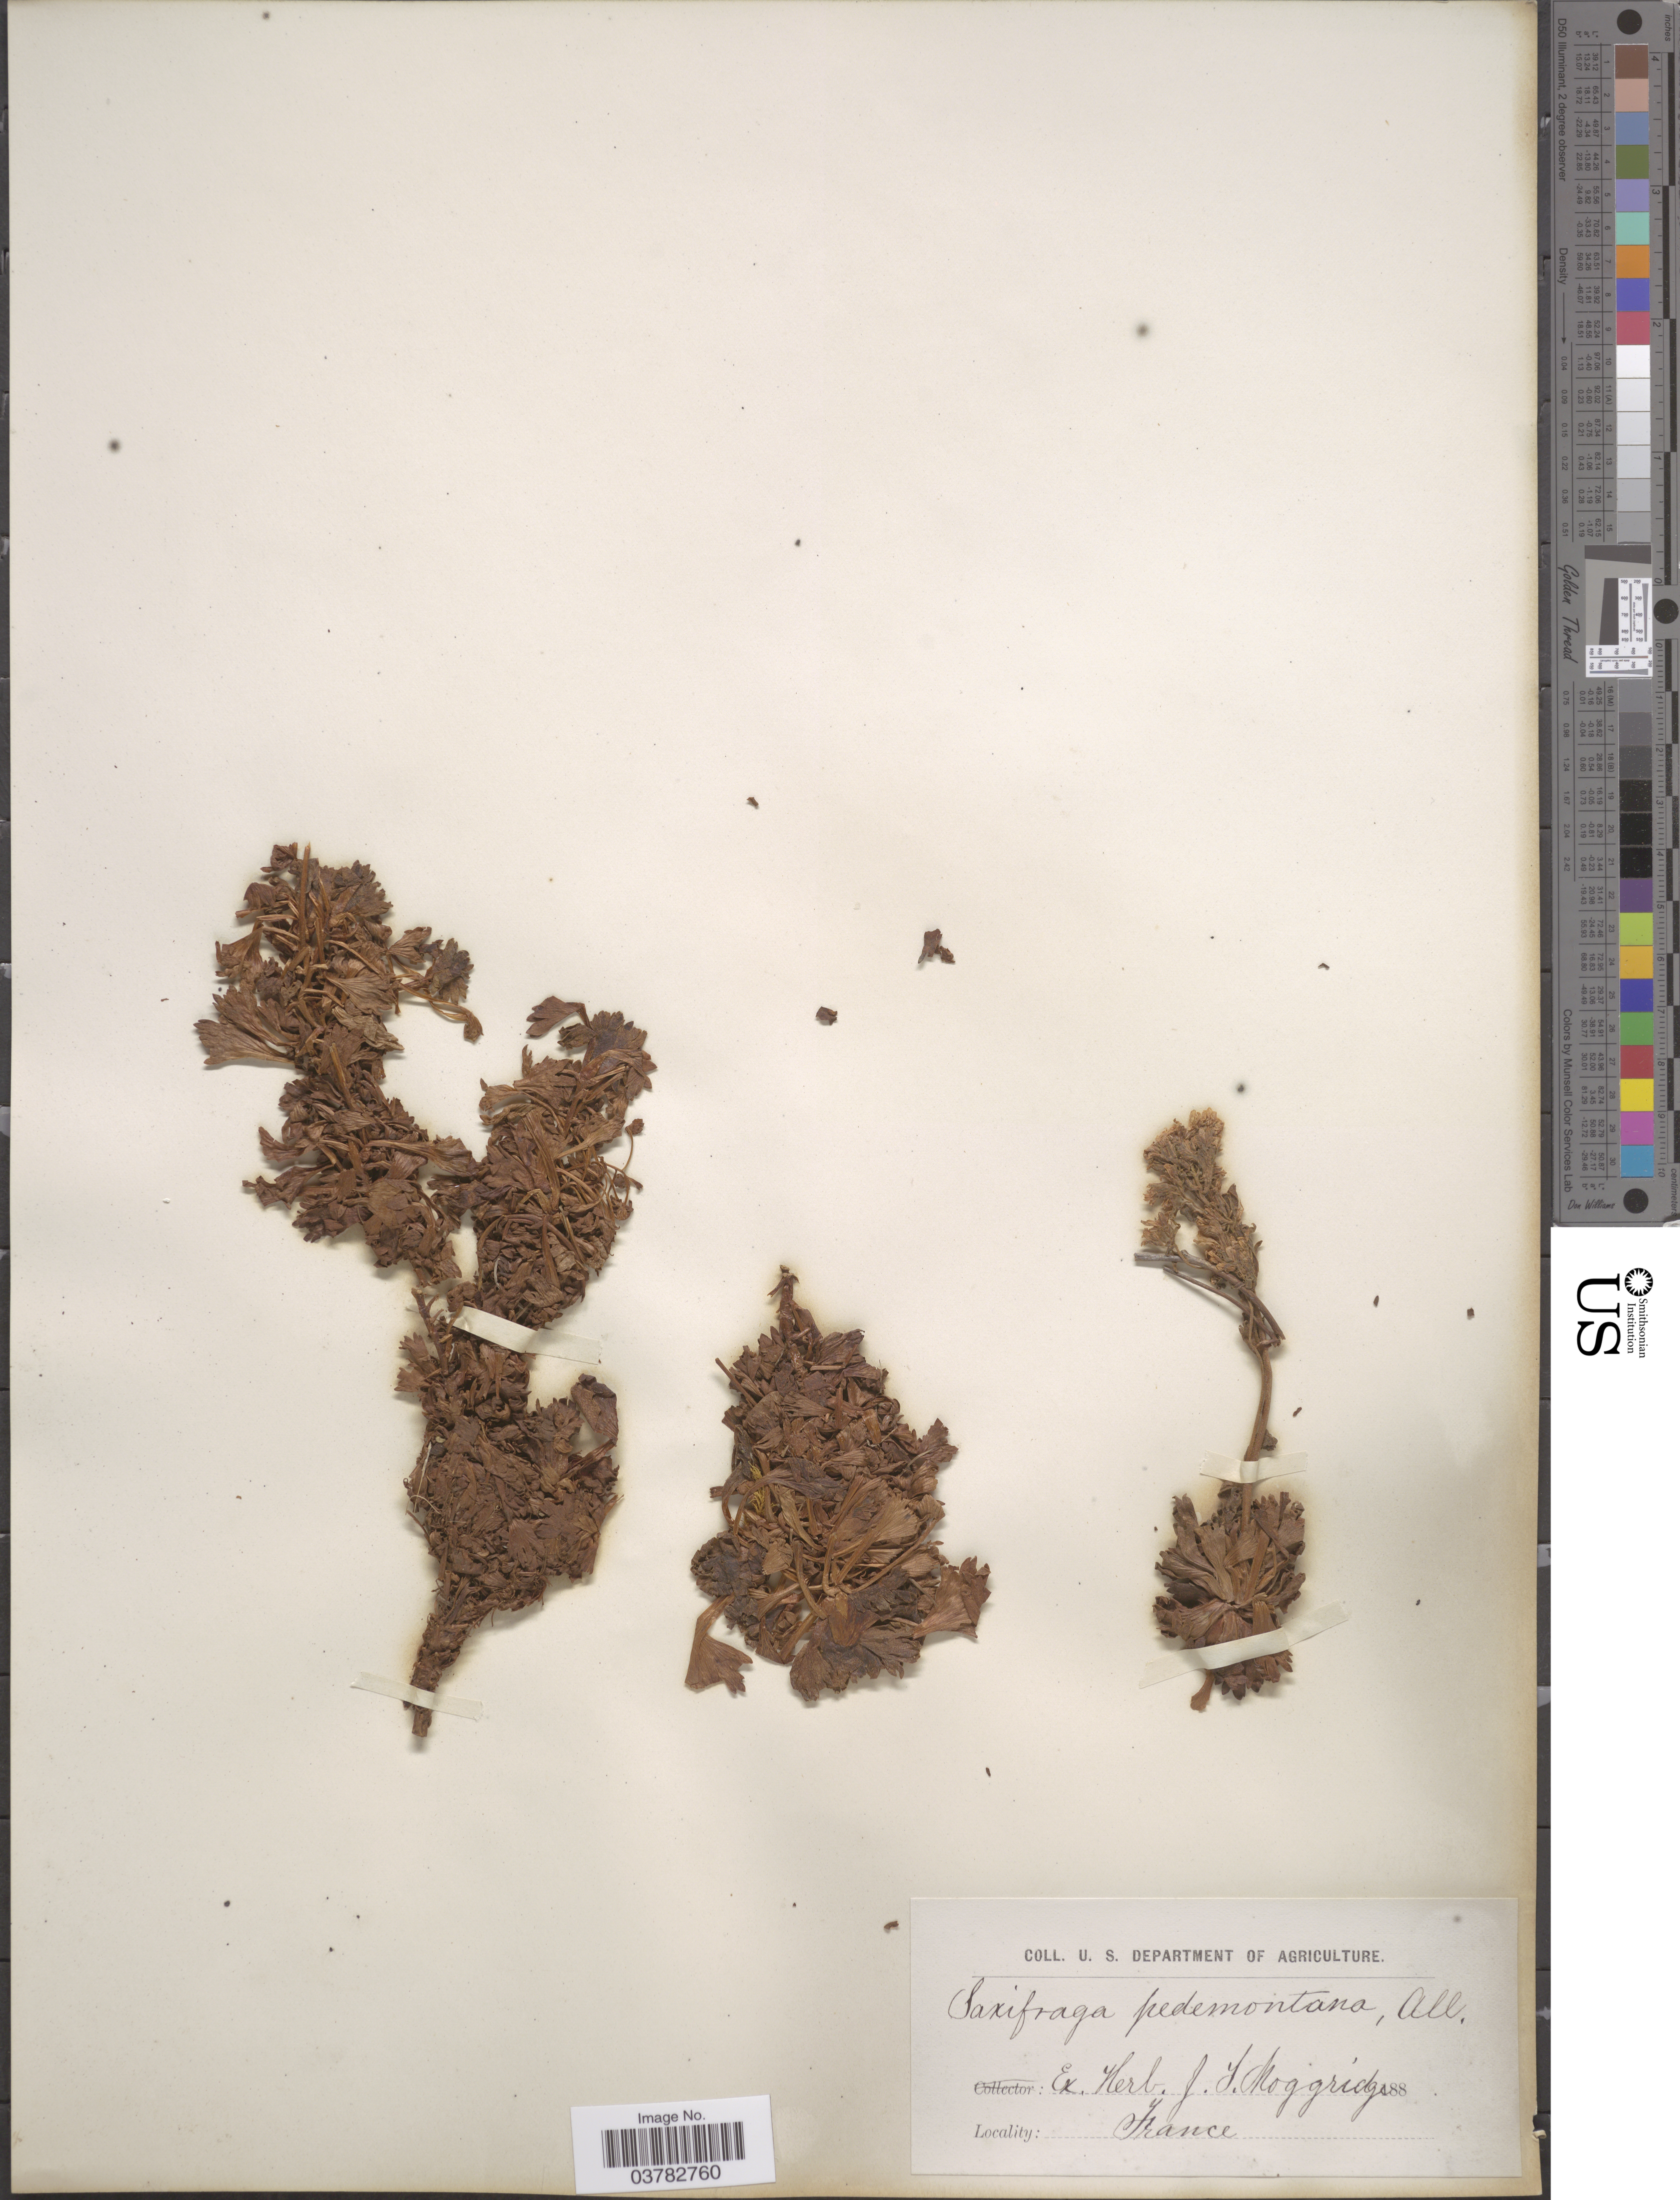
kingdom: Plantae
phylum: Tracheophyta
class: Magnoliopsida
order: Saxifragales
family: Saxifragaceae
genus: Saxifraga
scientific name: Saxifraga pedemontana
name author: All.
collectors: ex herb. J.T. Moggridge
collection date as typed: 188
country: France